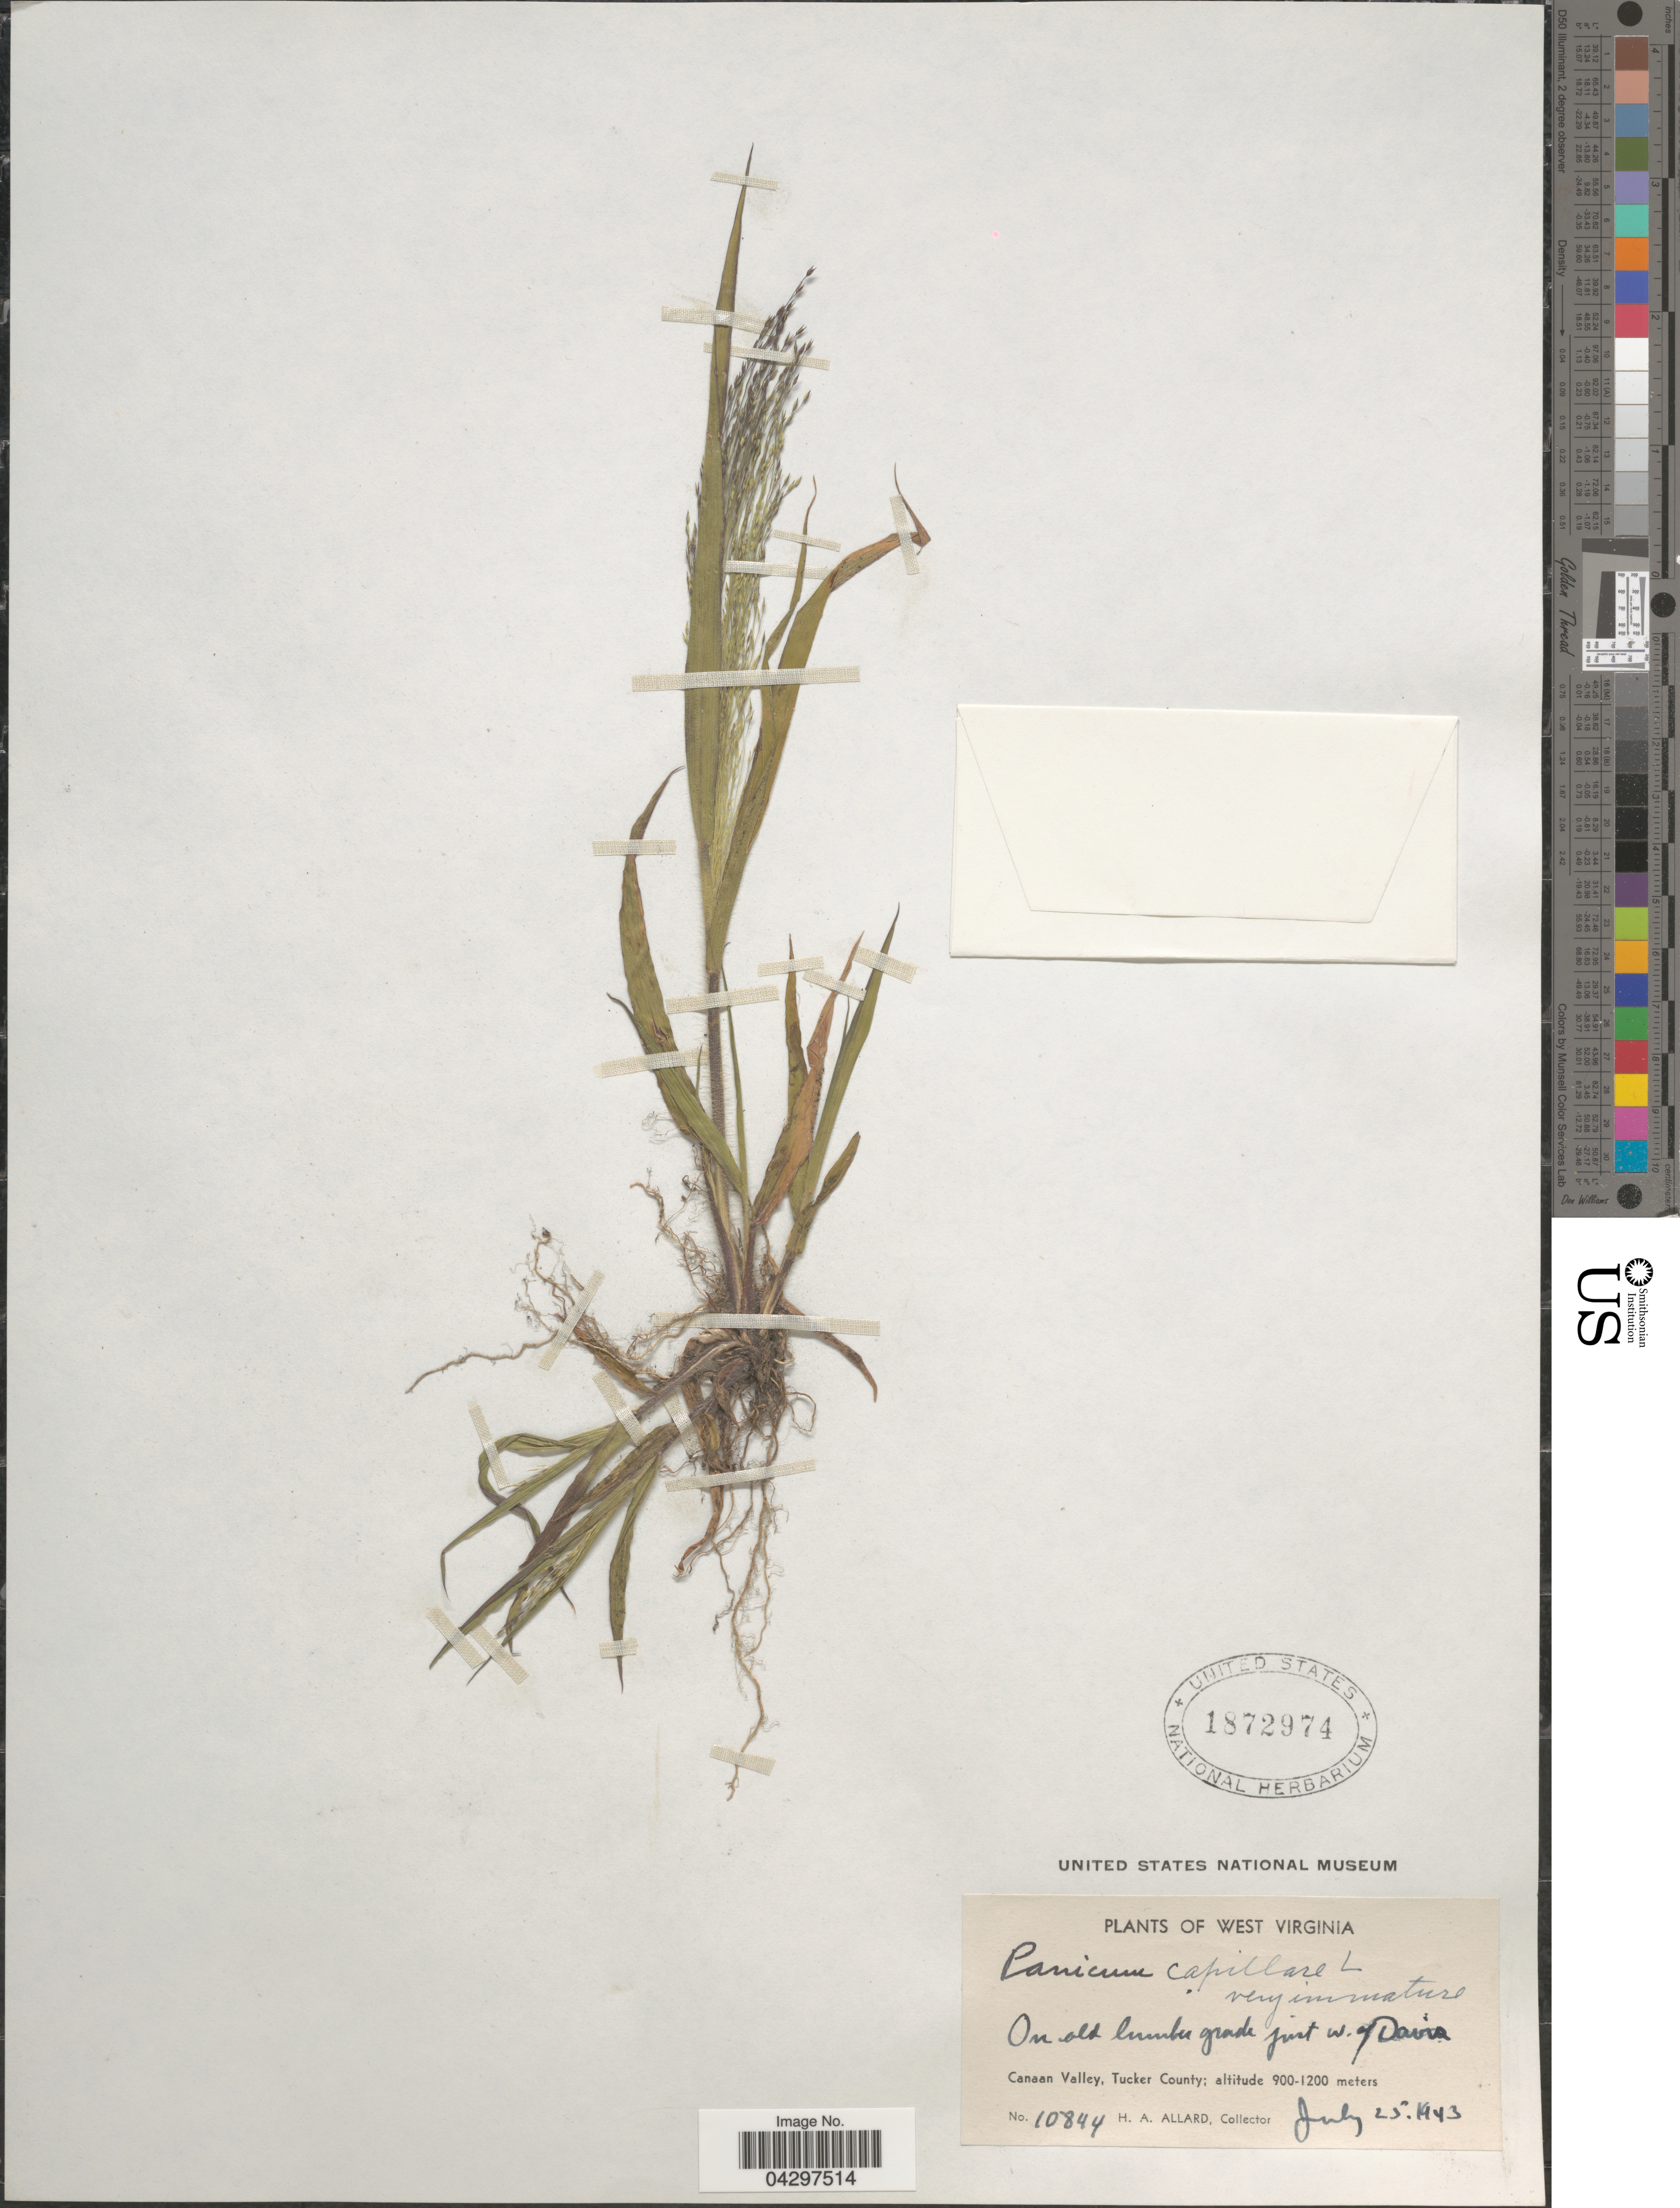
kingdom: Plantae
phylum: Tracheophyta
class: Liliopsida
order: Poales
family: Poaceae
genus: Panicum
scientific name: Panicum capillare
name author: L.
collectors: H. A. Allard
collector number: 10844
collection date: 1943-07-25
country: United States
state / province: West Virginia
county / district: Tucker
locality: On old lumber grade just W. of Davis. Canaan Valley, Tucker County.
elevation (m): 900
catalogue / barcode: US 1872974